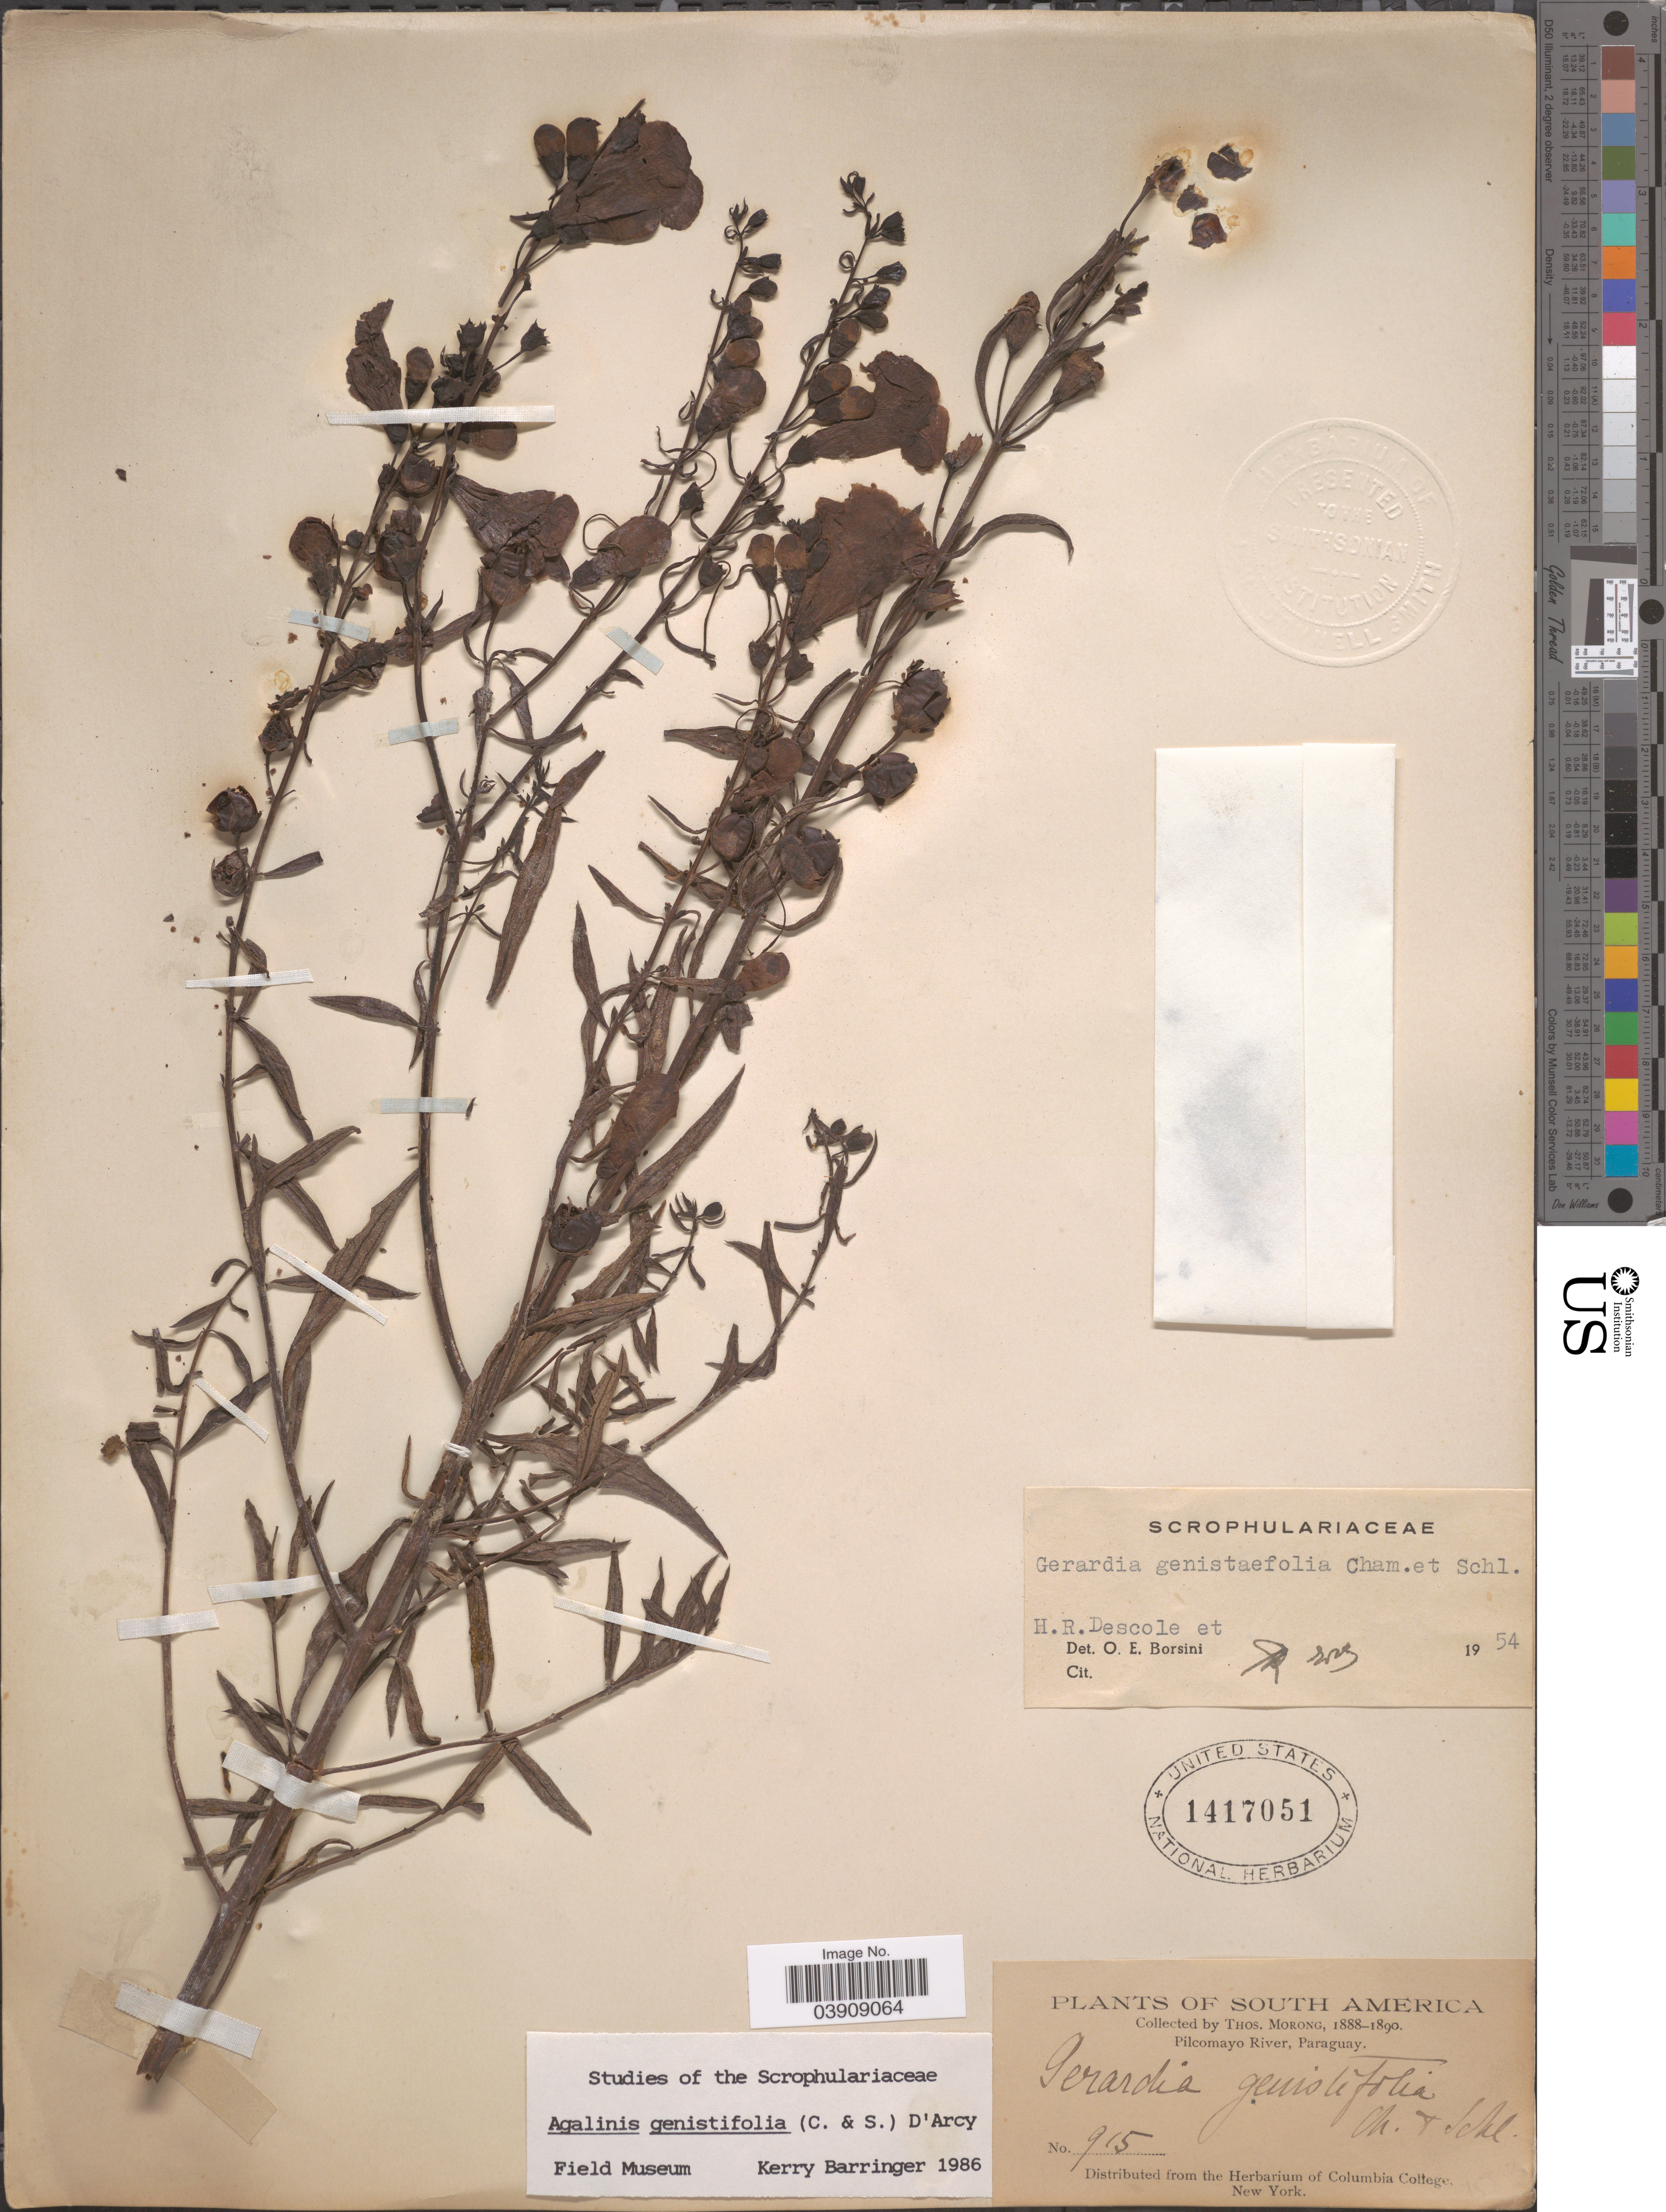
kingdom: Plantae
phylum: Tracheophyta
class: Magnoliopsida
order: Lamiales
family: Orobanchaceae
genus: Agalinis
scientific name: Agalinis genistifolia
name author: (Cham. & Schltdl.) D'Arcy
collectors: ex herb. T. Morong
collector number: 915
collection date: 1888/1890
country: Paraguay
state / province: Central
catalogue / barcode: US 1417051